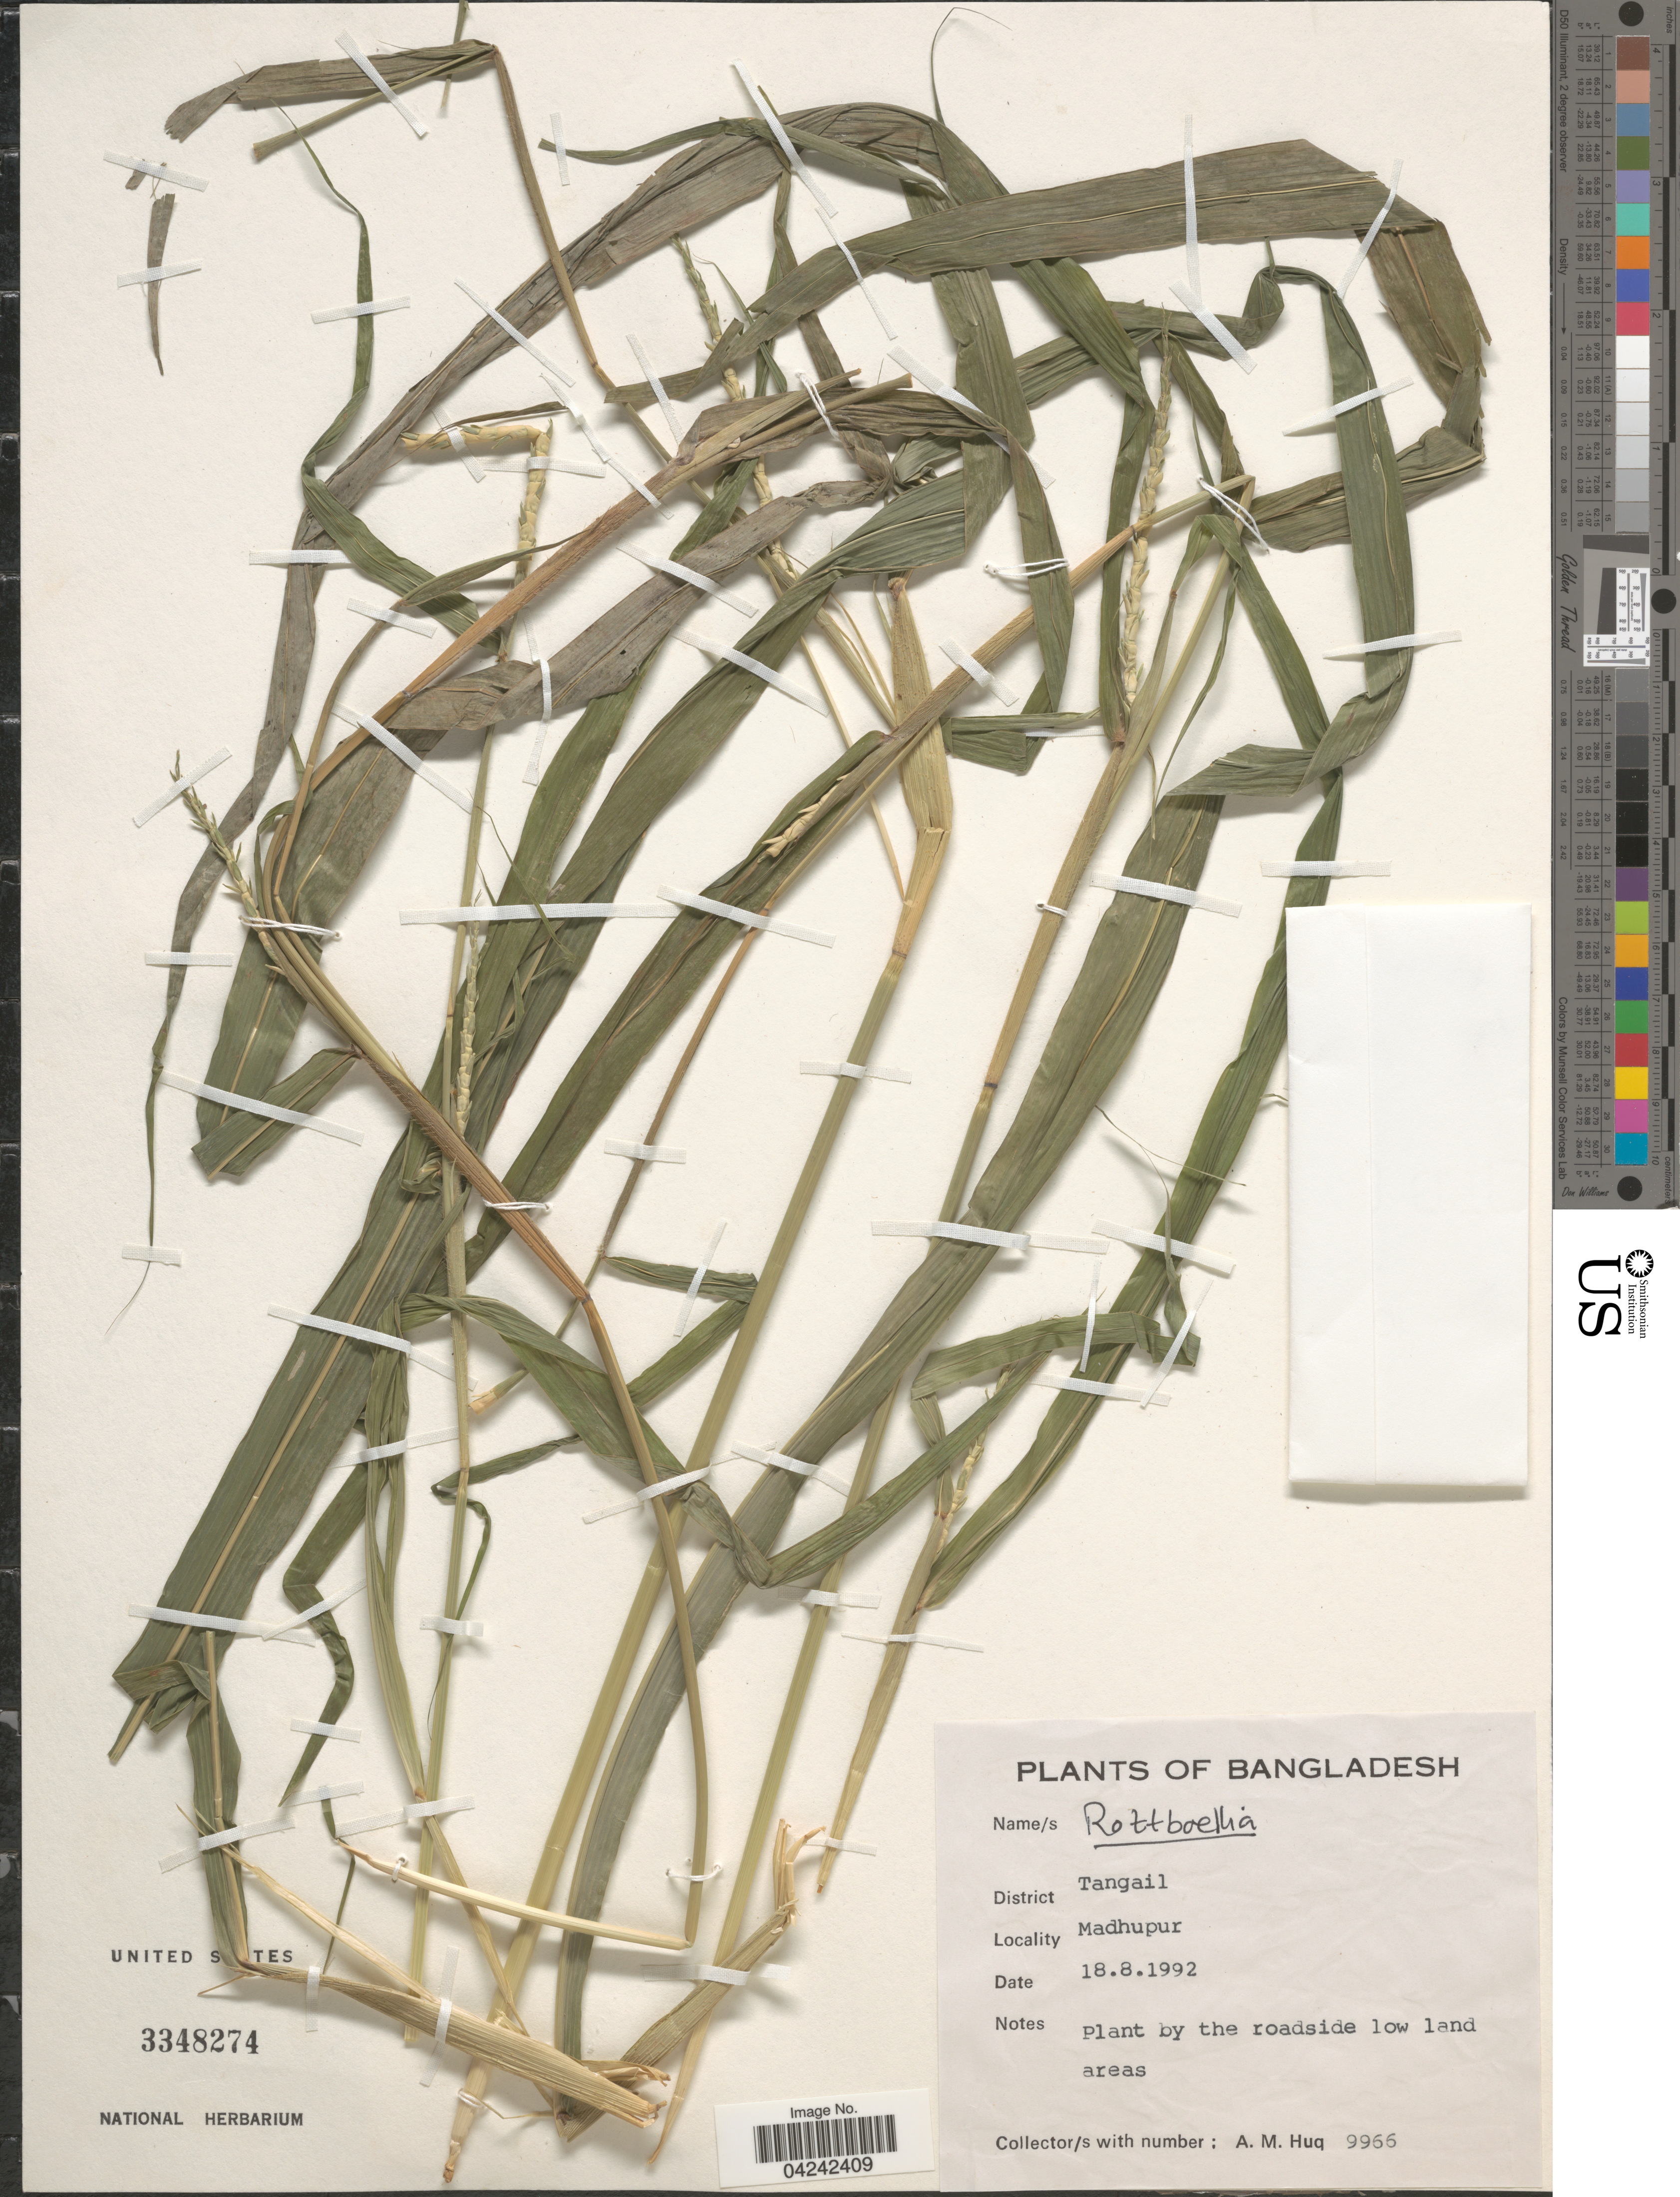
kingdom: Plantae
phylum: Tracheophyta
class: Liliopsida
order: Poales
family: Poaceae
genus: Rottboellia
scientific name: Rottboellia sp.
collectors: A. M. Huq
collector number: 9966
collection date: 1992-08-18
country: Bangladesh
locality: District Tangail. Madhupur.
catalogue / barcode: US 3348274